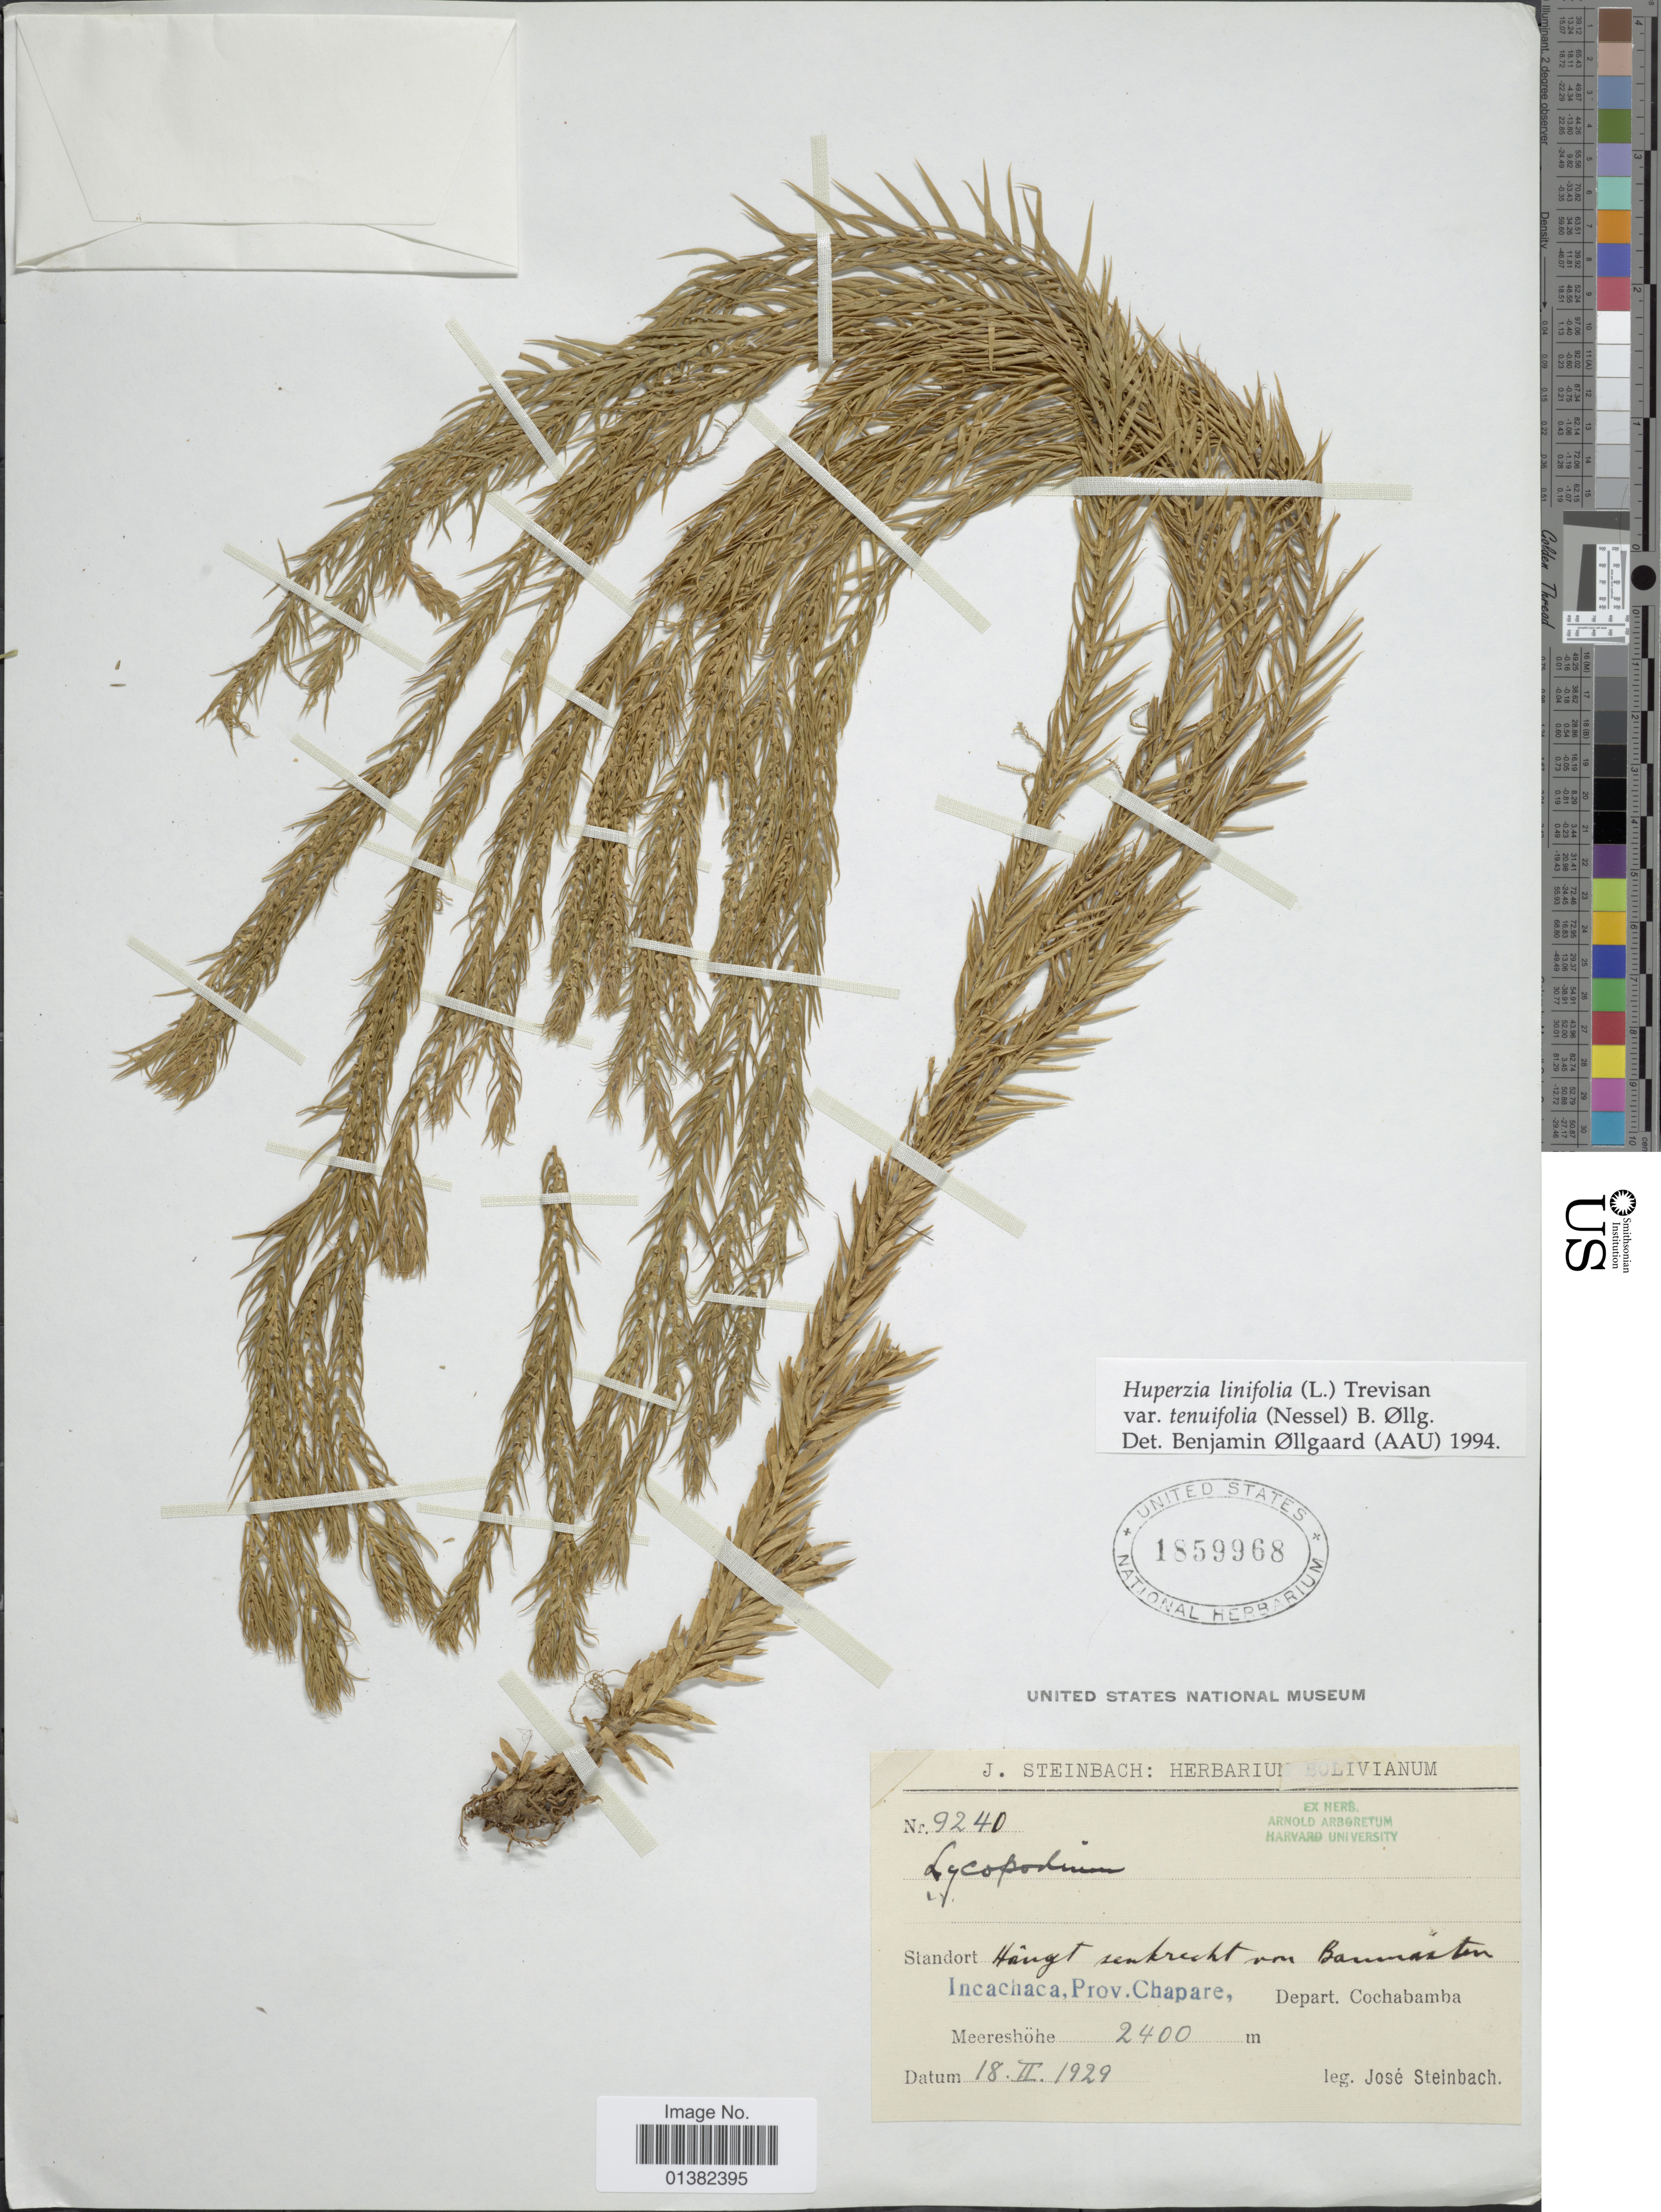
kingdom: Plantae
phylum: Tracheophyta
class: Lycopodiopsida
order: Lycopodiales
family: Lycopodiaceae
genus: Phlegmariurus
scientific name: Phlegmariurus linifolius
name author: (L.) B. Øllg.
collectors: J. Steinbach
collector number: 9240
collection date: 1929-02-18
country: Bolivia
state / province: Cochabamba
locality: Incachaca, Prov. Chapare Cochabamba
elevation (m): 2400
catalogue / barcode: US 1859968